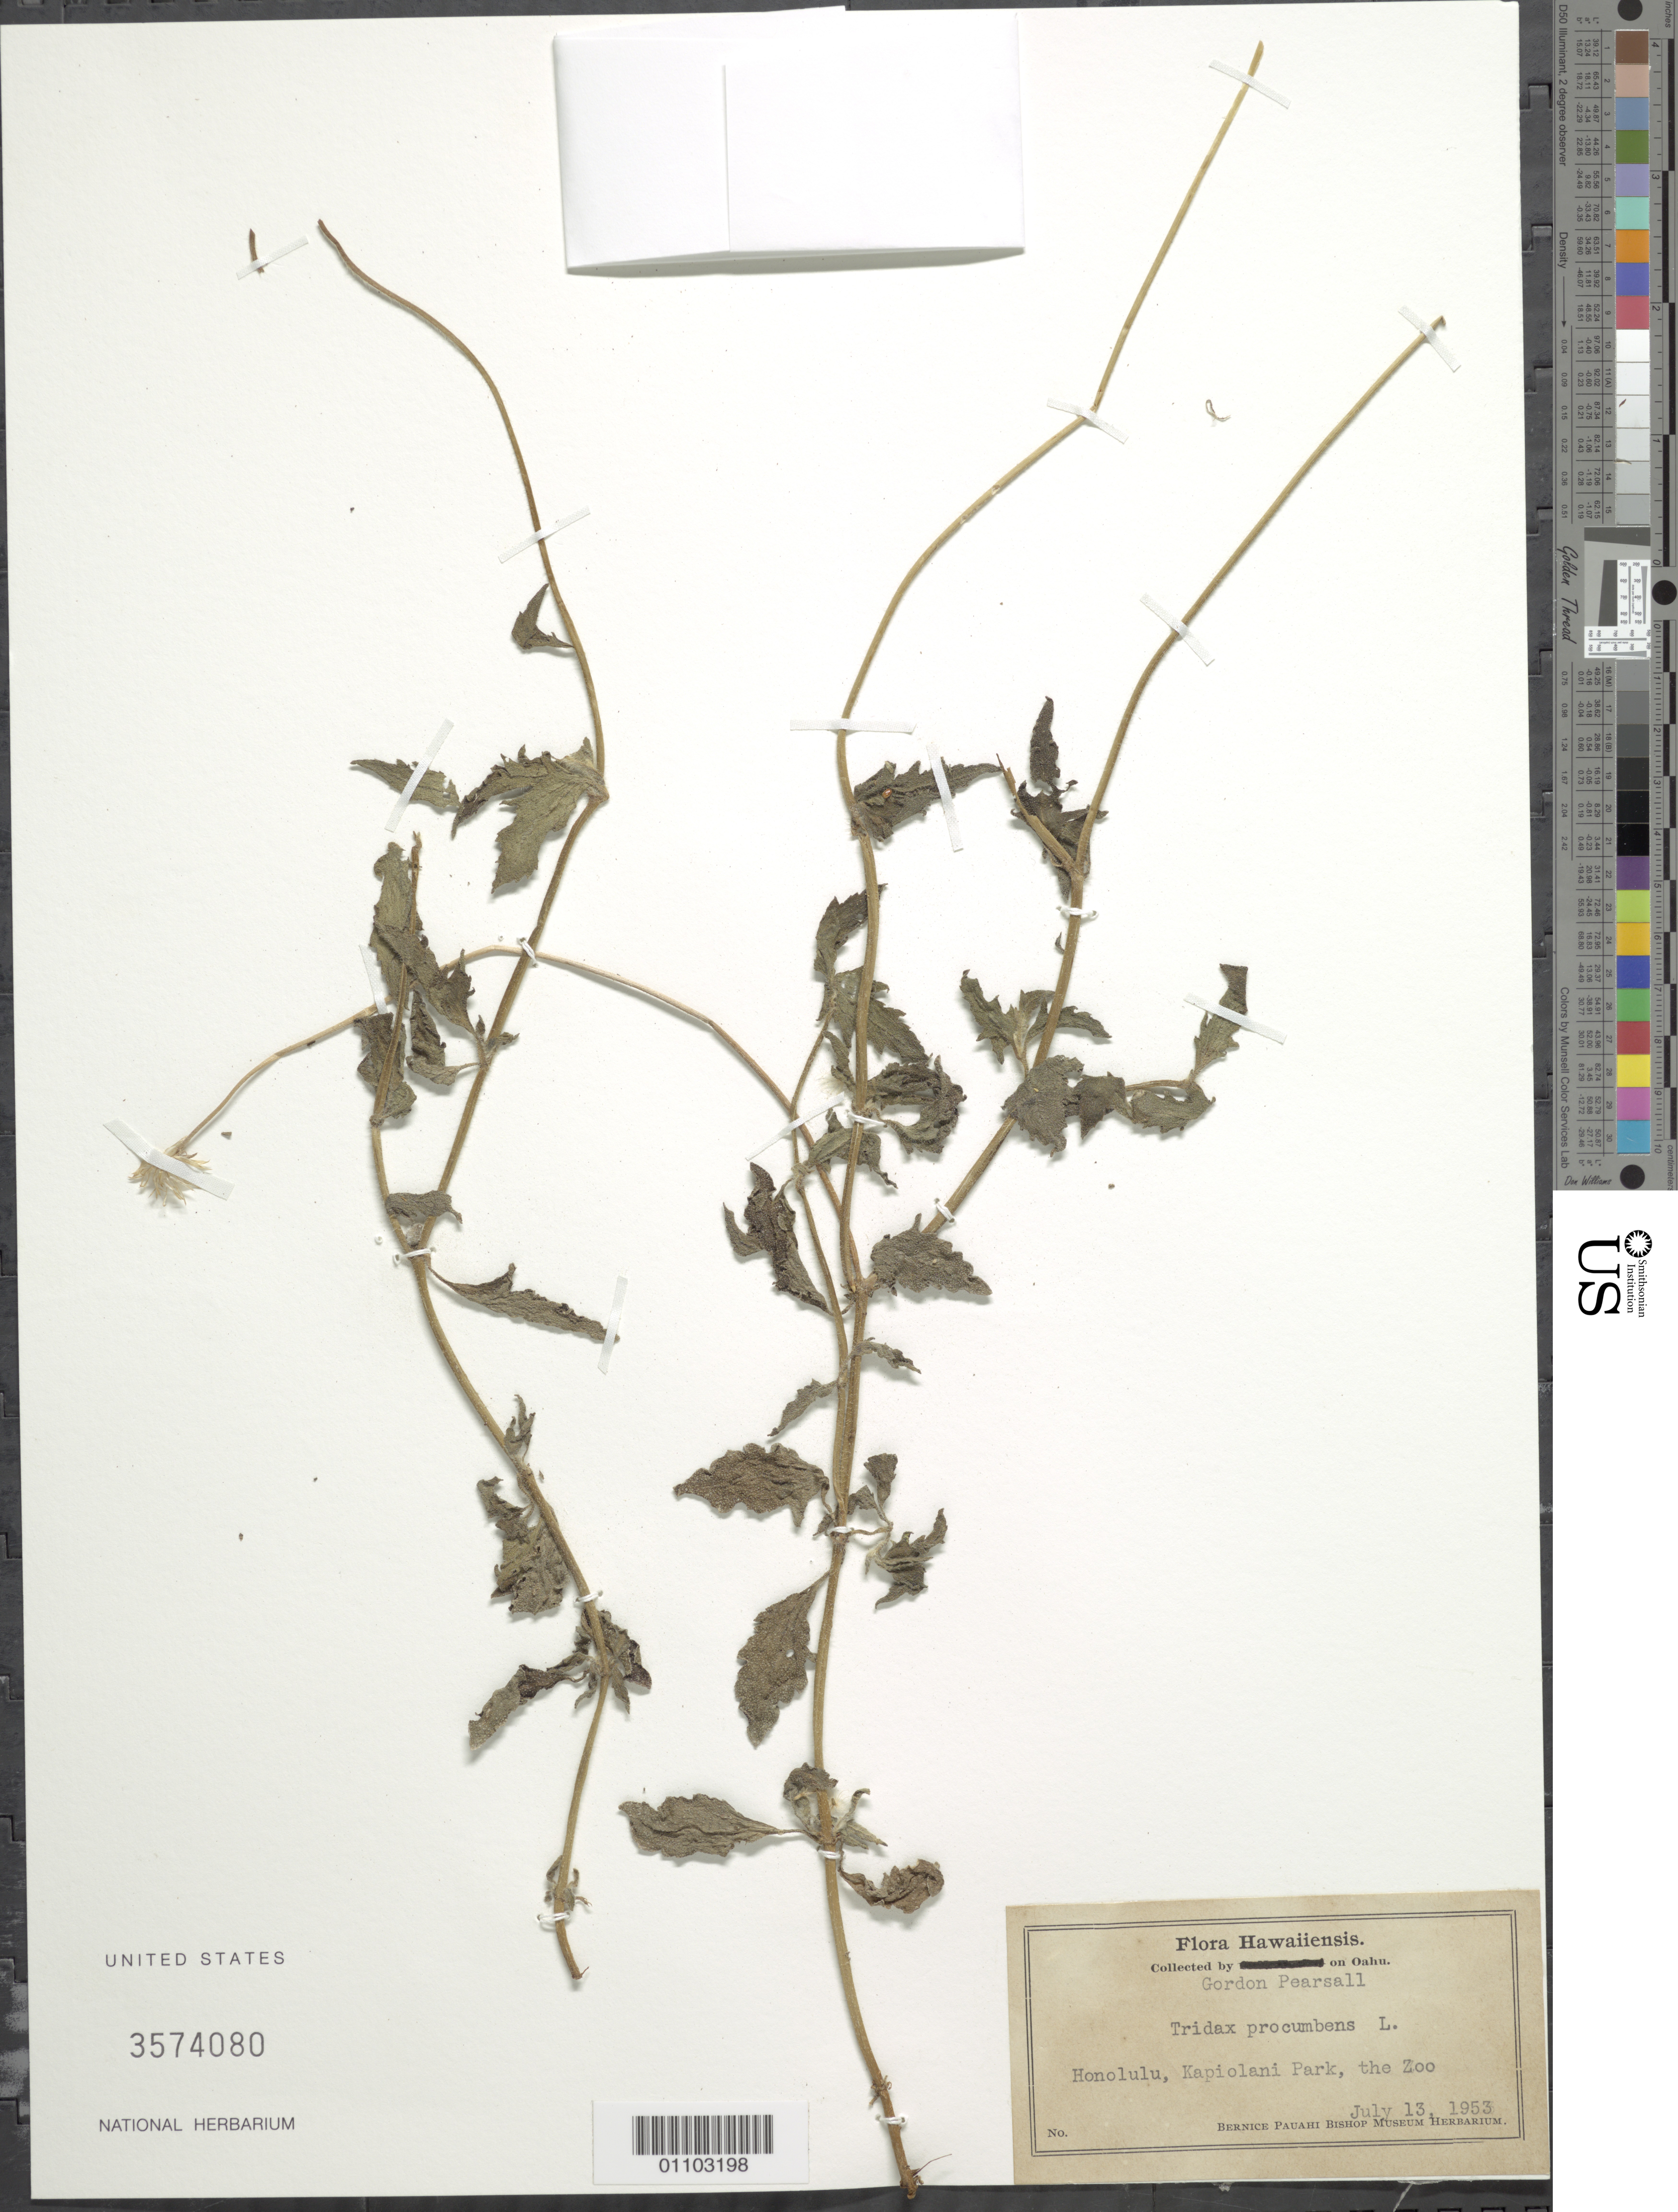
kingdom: Plantae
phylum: Tracheophyta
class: Magnoliopsida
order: Asterales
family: Asteraceae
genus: Tridax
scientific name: Tridax procumbens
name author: L.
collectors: G. Pearsall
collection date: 1953-07-13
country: United States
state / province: Hawaii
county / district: Honolulu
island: Oahu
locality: Honolulu, Kapiolani Park, the Zoo.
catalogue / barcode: US 3574080